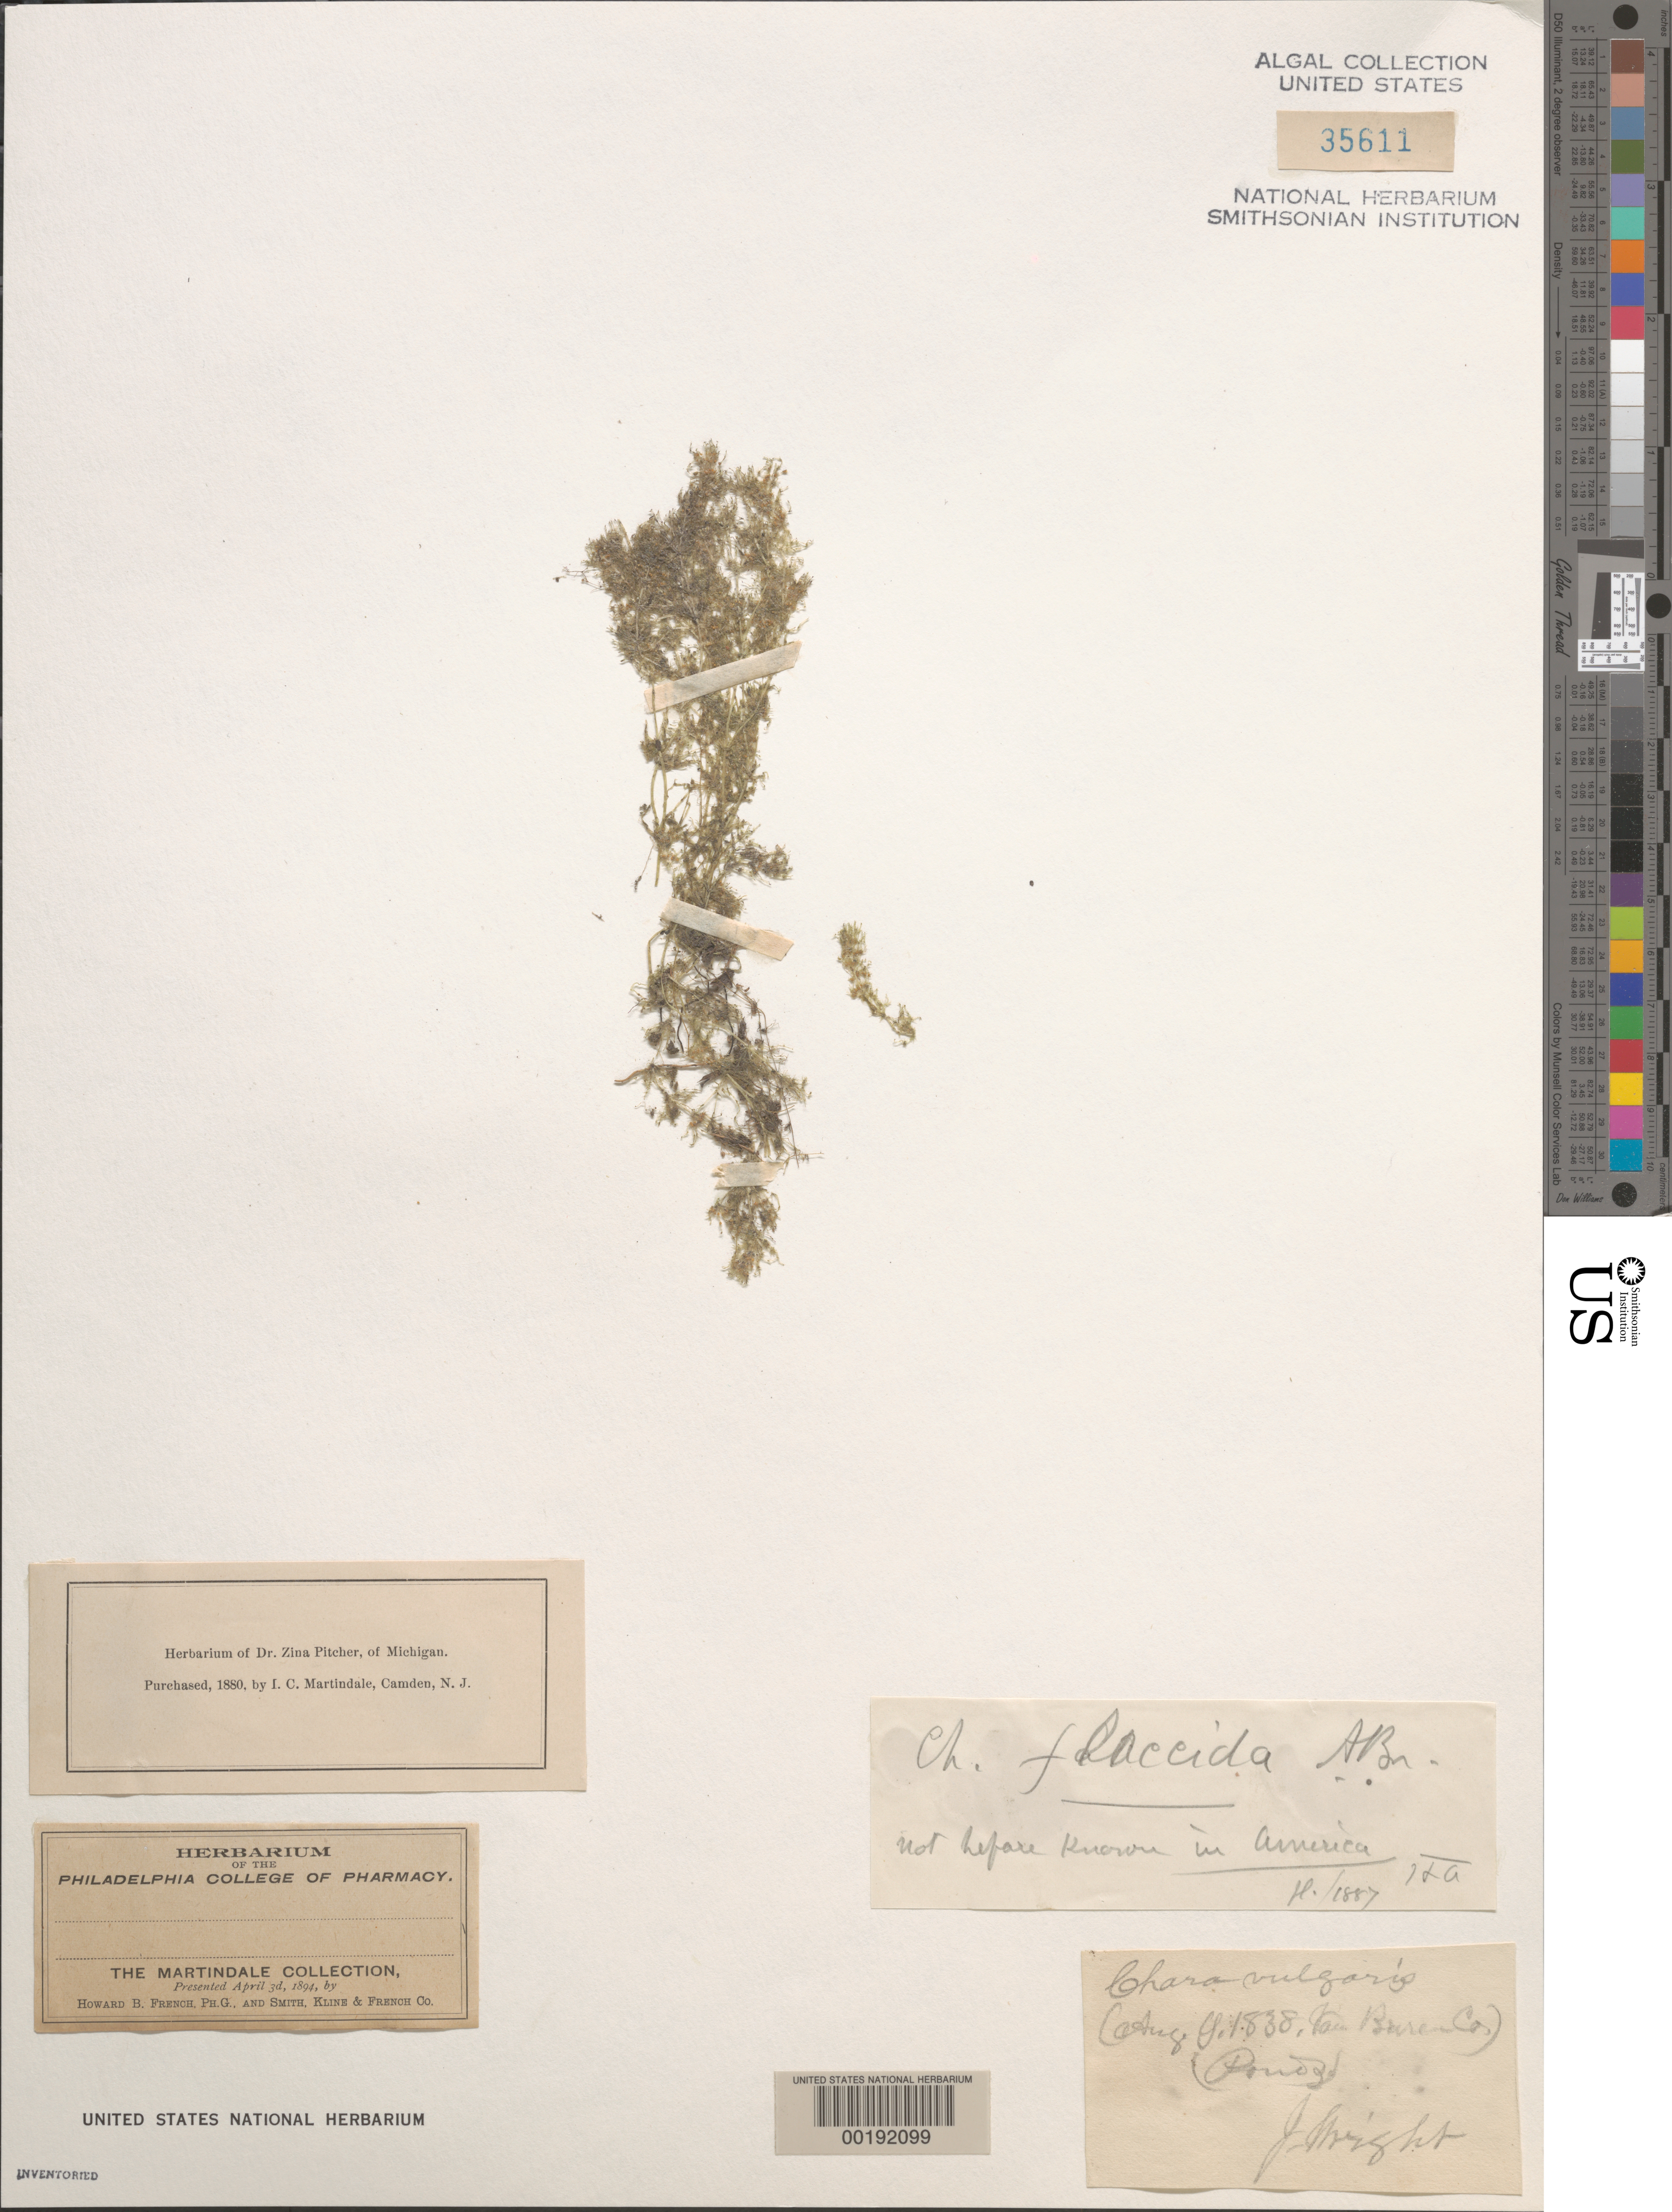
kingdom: Plantae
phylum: Charophyta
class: Charophyceae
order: Charales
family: Characeae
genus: Chara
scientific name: Chara fibrosa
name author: C. Agardh ex Bruzelius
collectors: J. Wright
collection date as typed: Aug 1838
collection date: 1838-08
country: United States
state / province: Michigan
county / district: Van Buren County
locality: Ponds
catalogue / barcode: US 35611